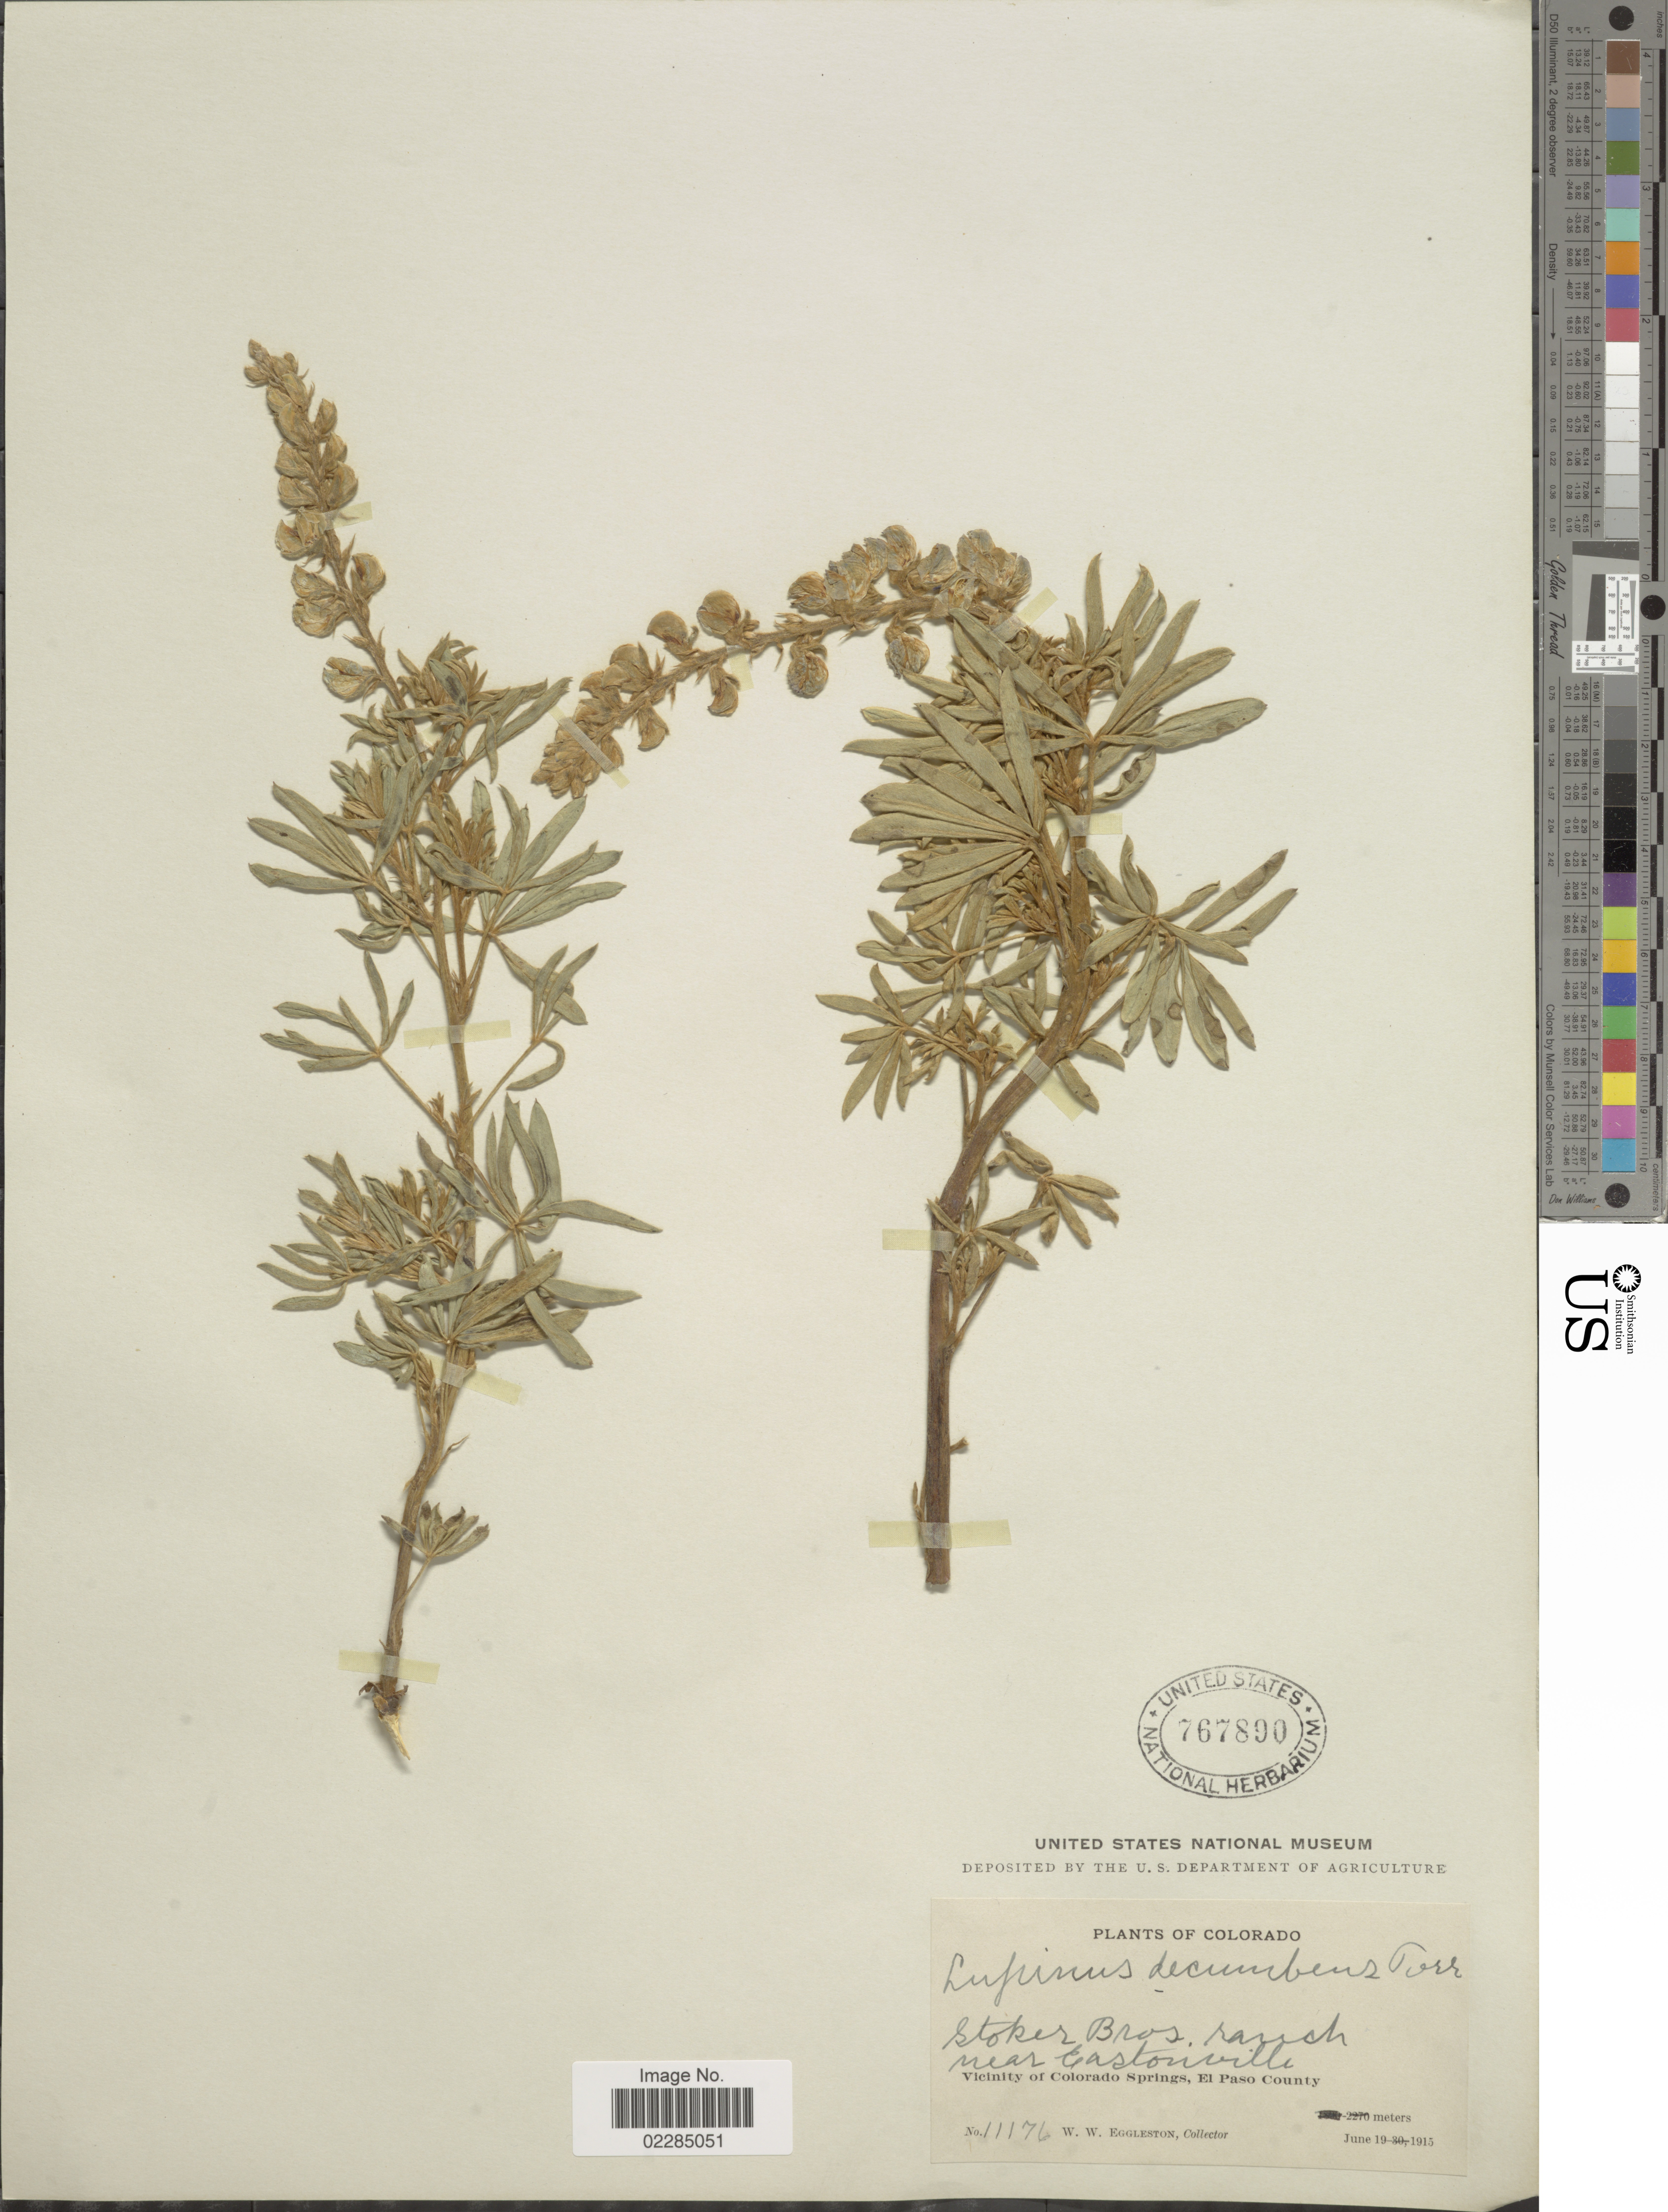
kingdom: Plantae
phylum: Tracheophyta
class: Magnoliopsida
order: Fabales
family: Fabaceae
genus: Lupinus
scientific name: Lupinus decumbens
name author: Torr.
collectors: W. W. Eggleston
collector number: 11176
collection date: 1915-06-19/1915-06-30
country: United States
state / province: Colorado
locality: Stoker Bros. ranch near Eastonville. Vicinity of Colorado Springs, El Paso County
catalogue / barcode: US 767890